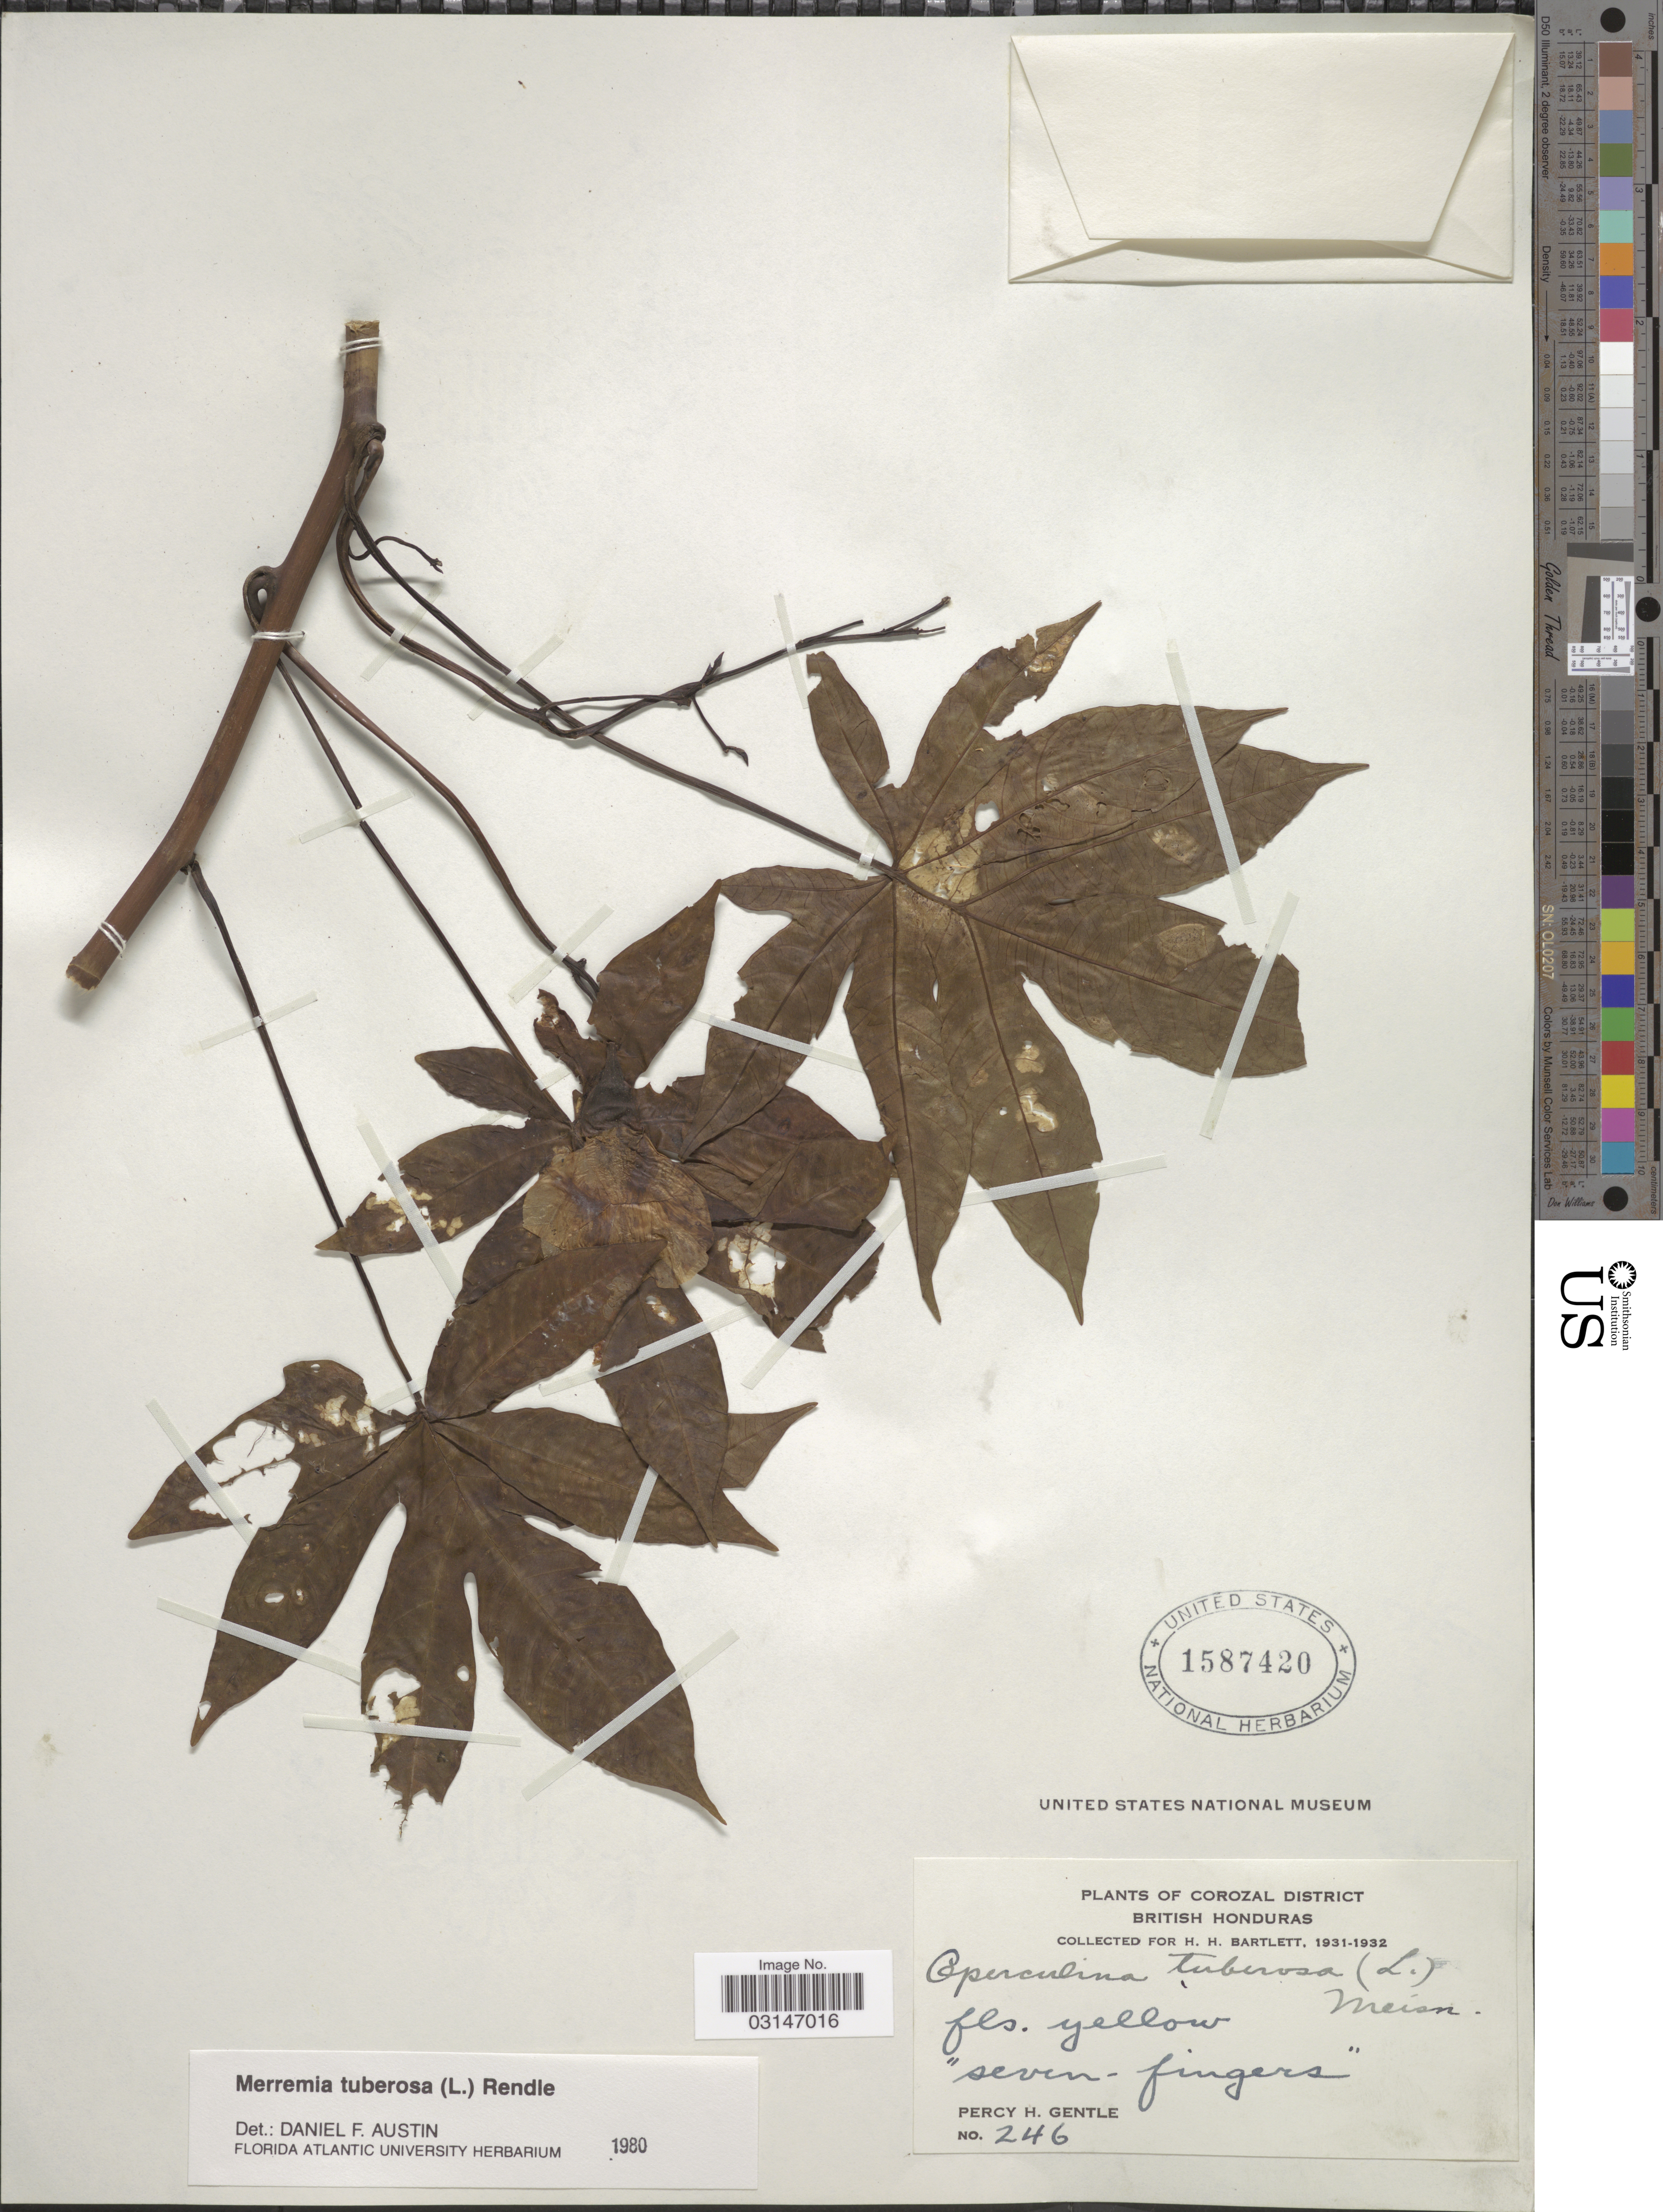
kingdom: Plantae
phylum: Tracheophyta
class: Magnoliopsida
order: Solanales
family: Convolvulaceae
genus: Distimake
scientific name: Distimake tuberosus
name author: (L.) A. R. Simões & Staples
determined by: Strong, Mark T., (BOT), Smithsonian Institution - National Museum of Natural History (UNITED STATES)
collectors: P. H. Gentle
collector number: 246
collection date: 1931/1932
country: Belize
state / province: Corozal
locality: Corozal District, British Honduras.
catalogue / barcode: US 1587420